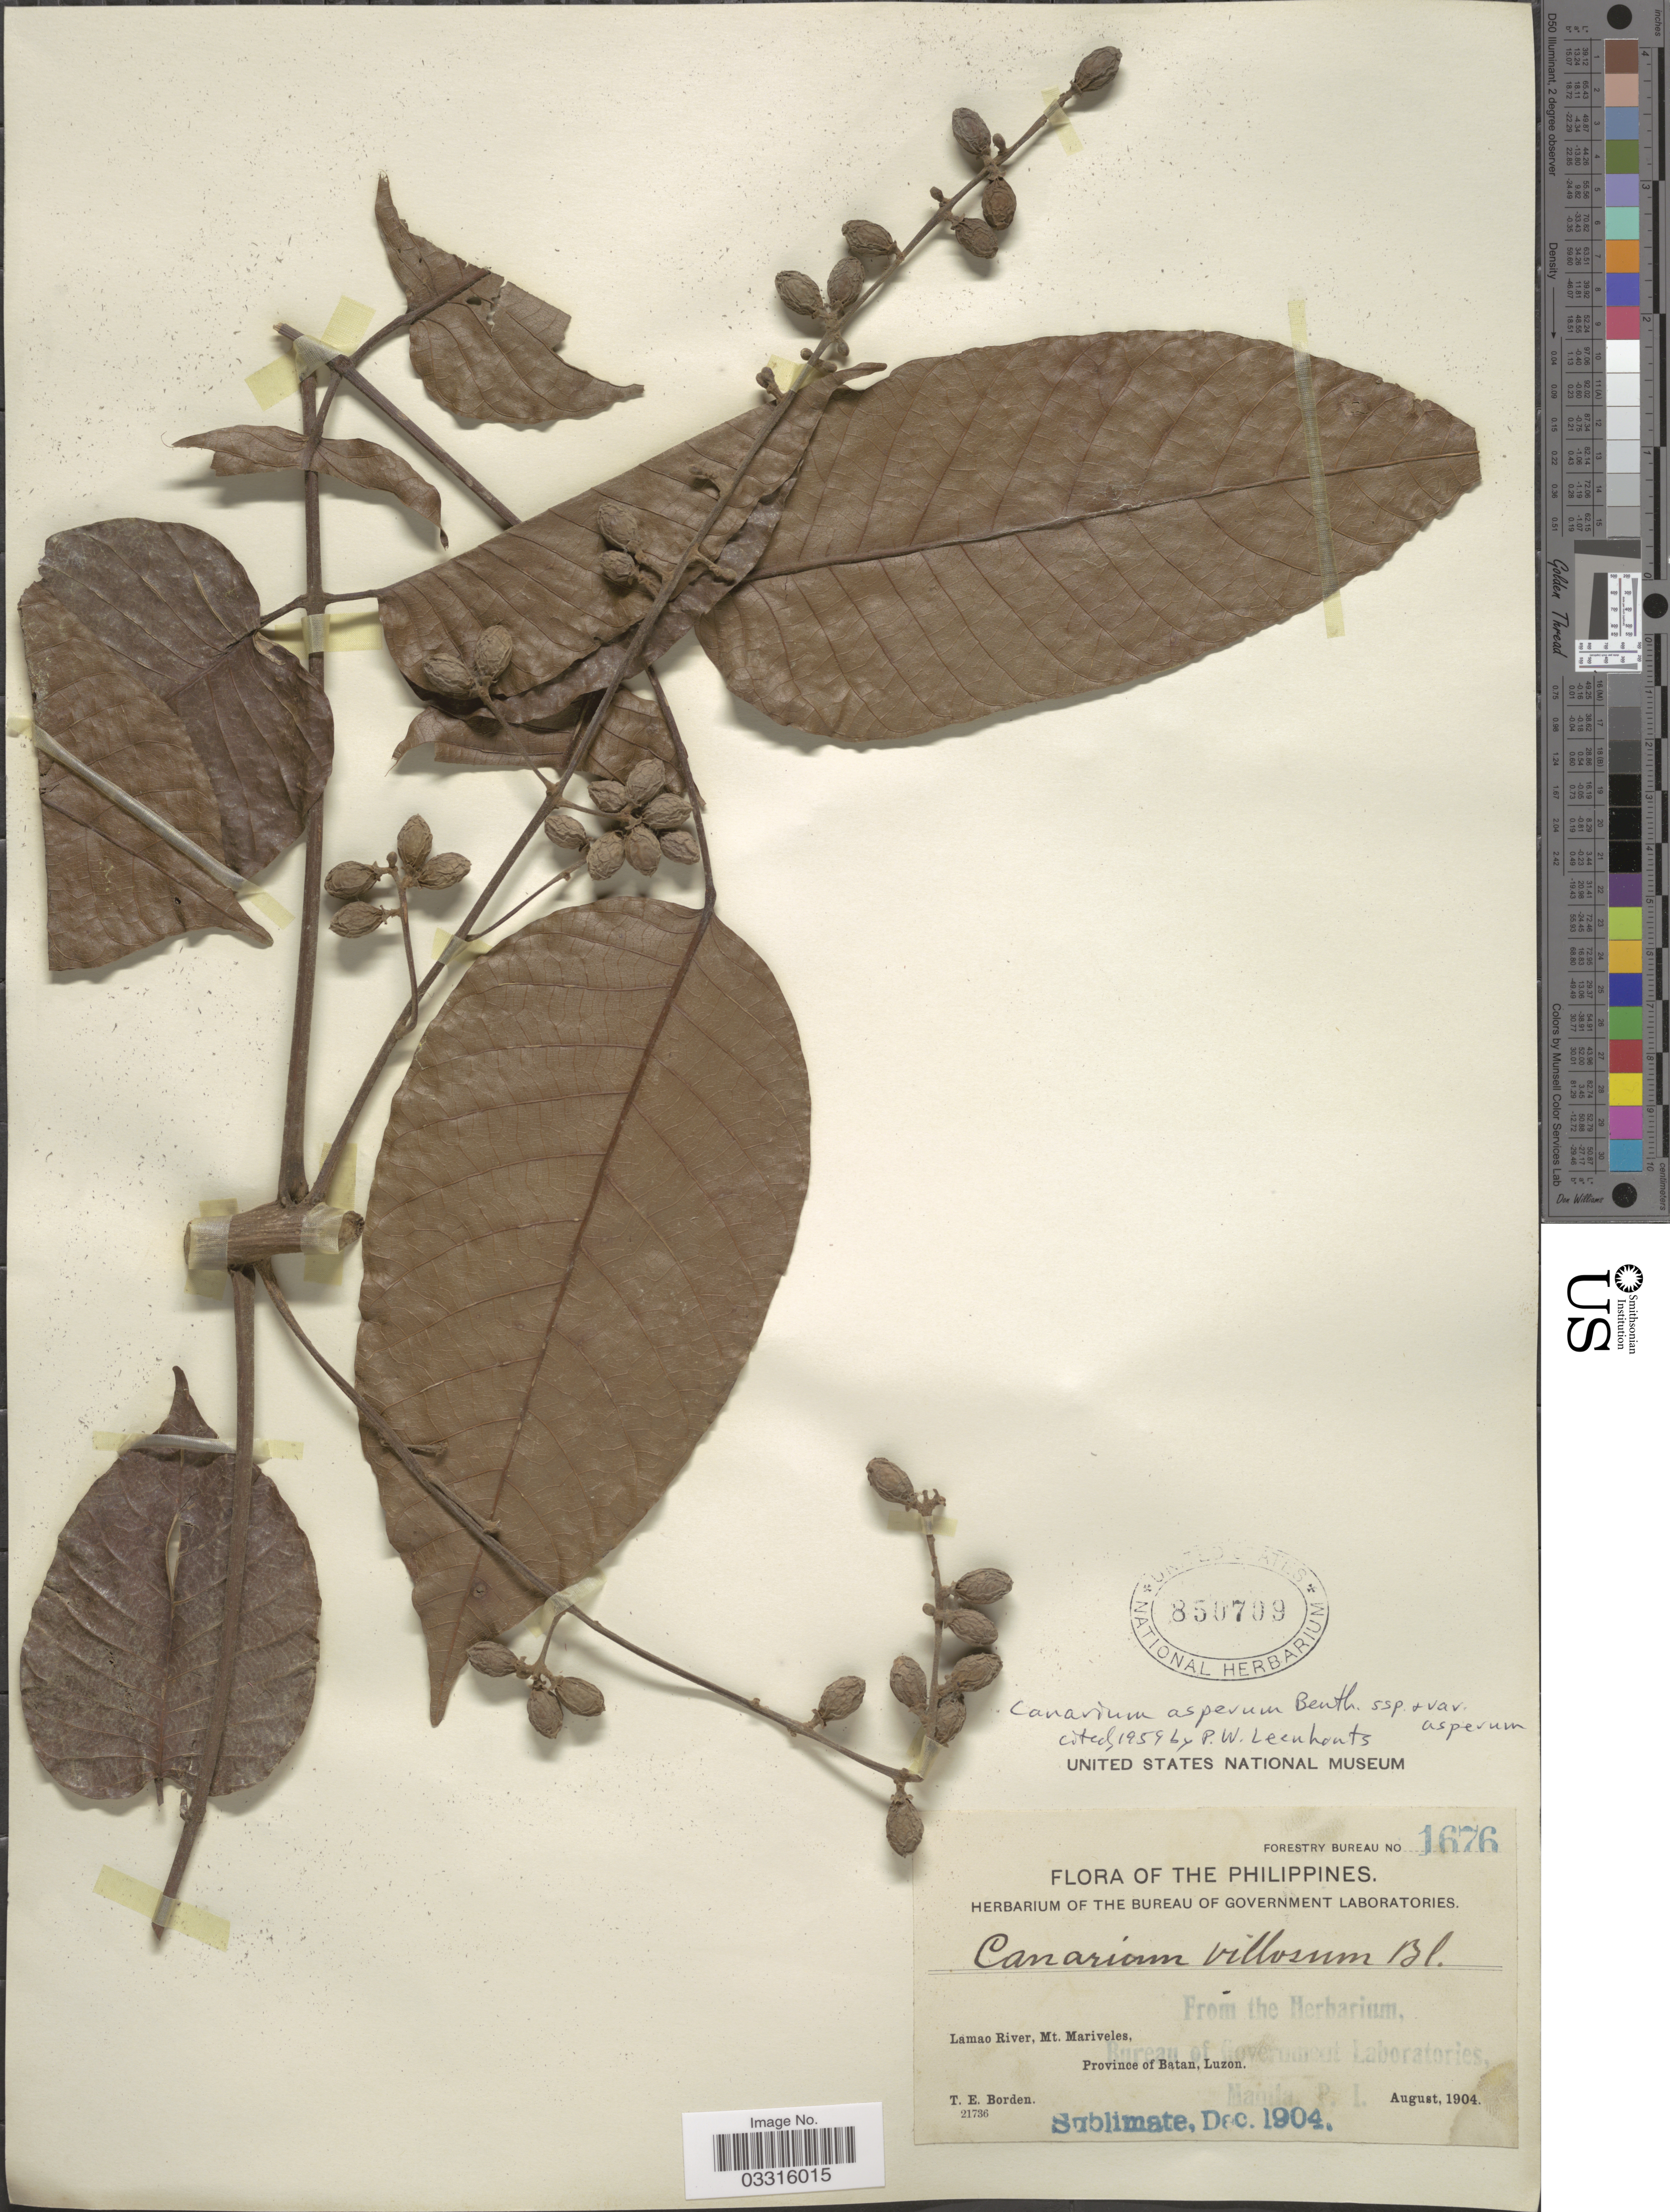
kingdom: Plantae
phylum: Tracheophyta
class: Magnoliopsida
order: Sapindales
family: Burseraceae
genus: Canarium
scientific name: Canarium asperum subsp. asperum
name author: Benth.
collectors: T. E. Borden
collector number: Forestry Bureau 1676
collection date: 1904-08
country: Philippines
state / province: Cagayan Valley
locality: Lamao River, Mt. Mariveles, Province of Batan, Luzon.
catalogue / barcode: US 850709